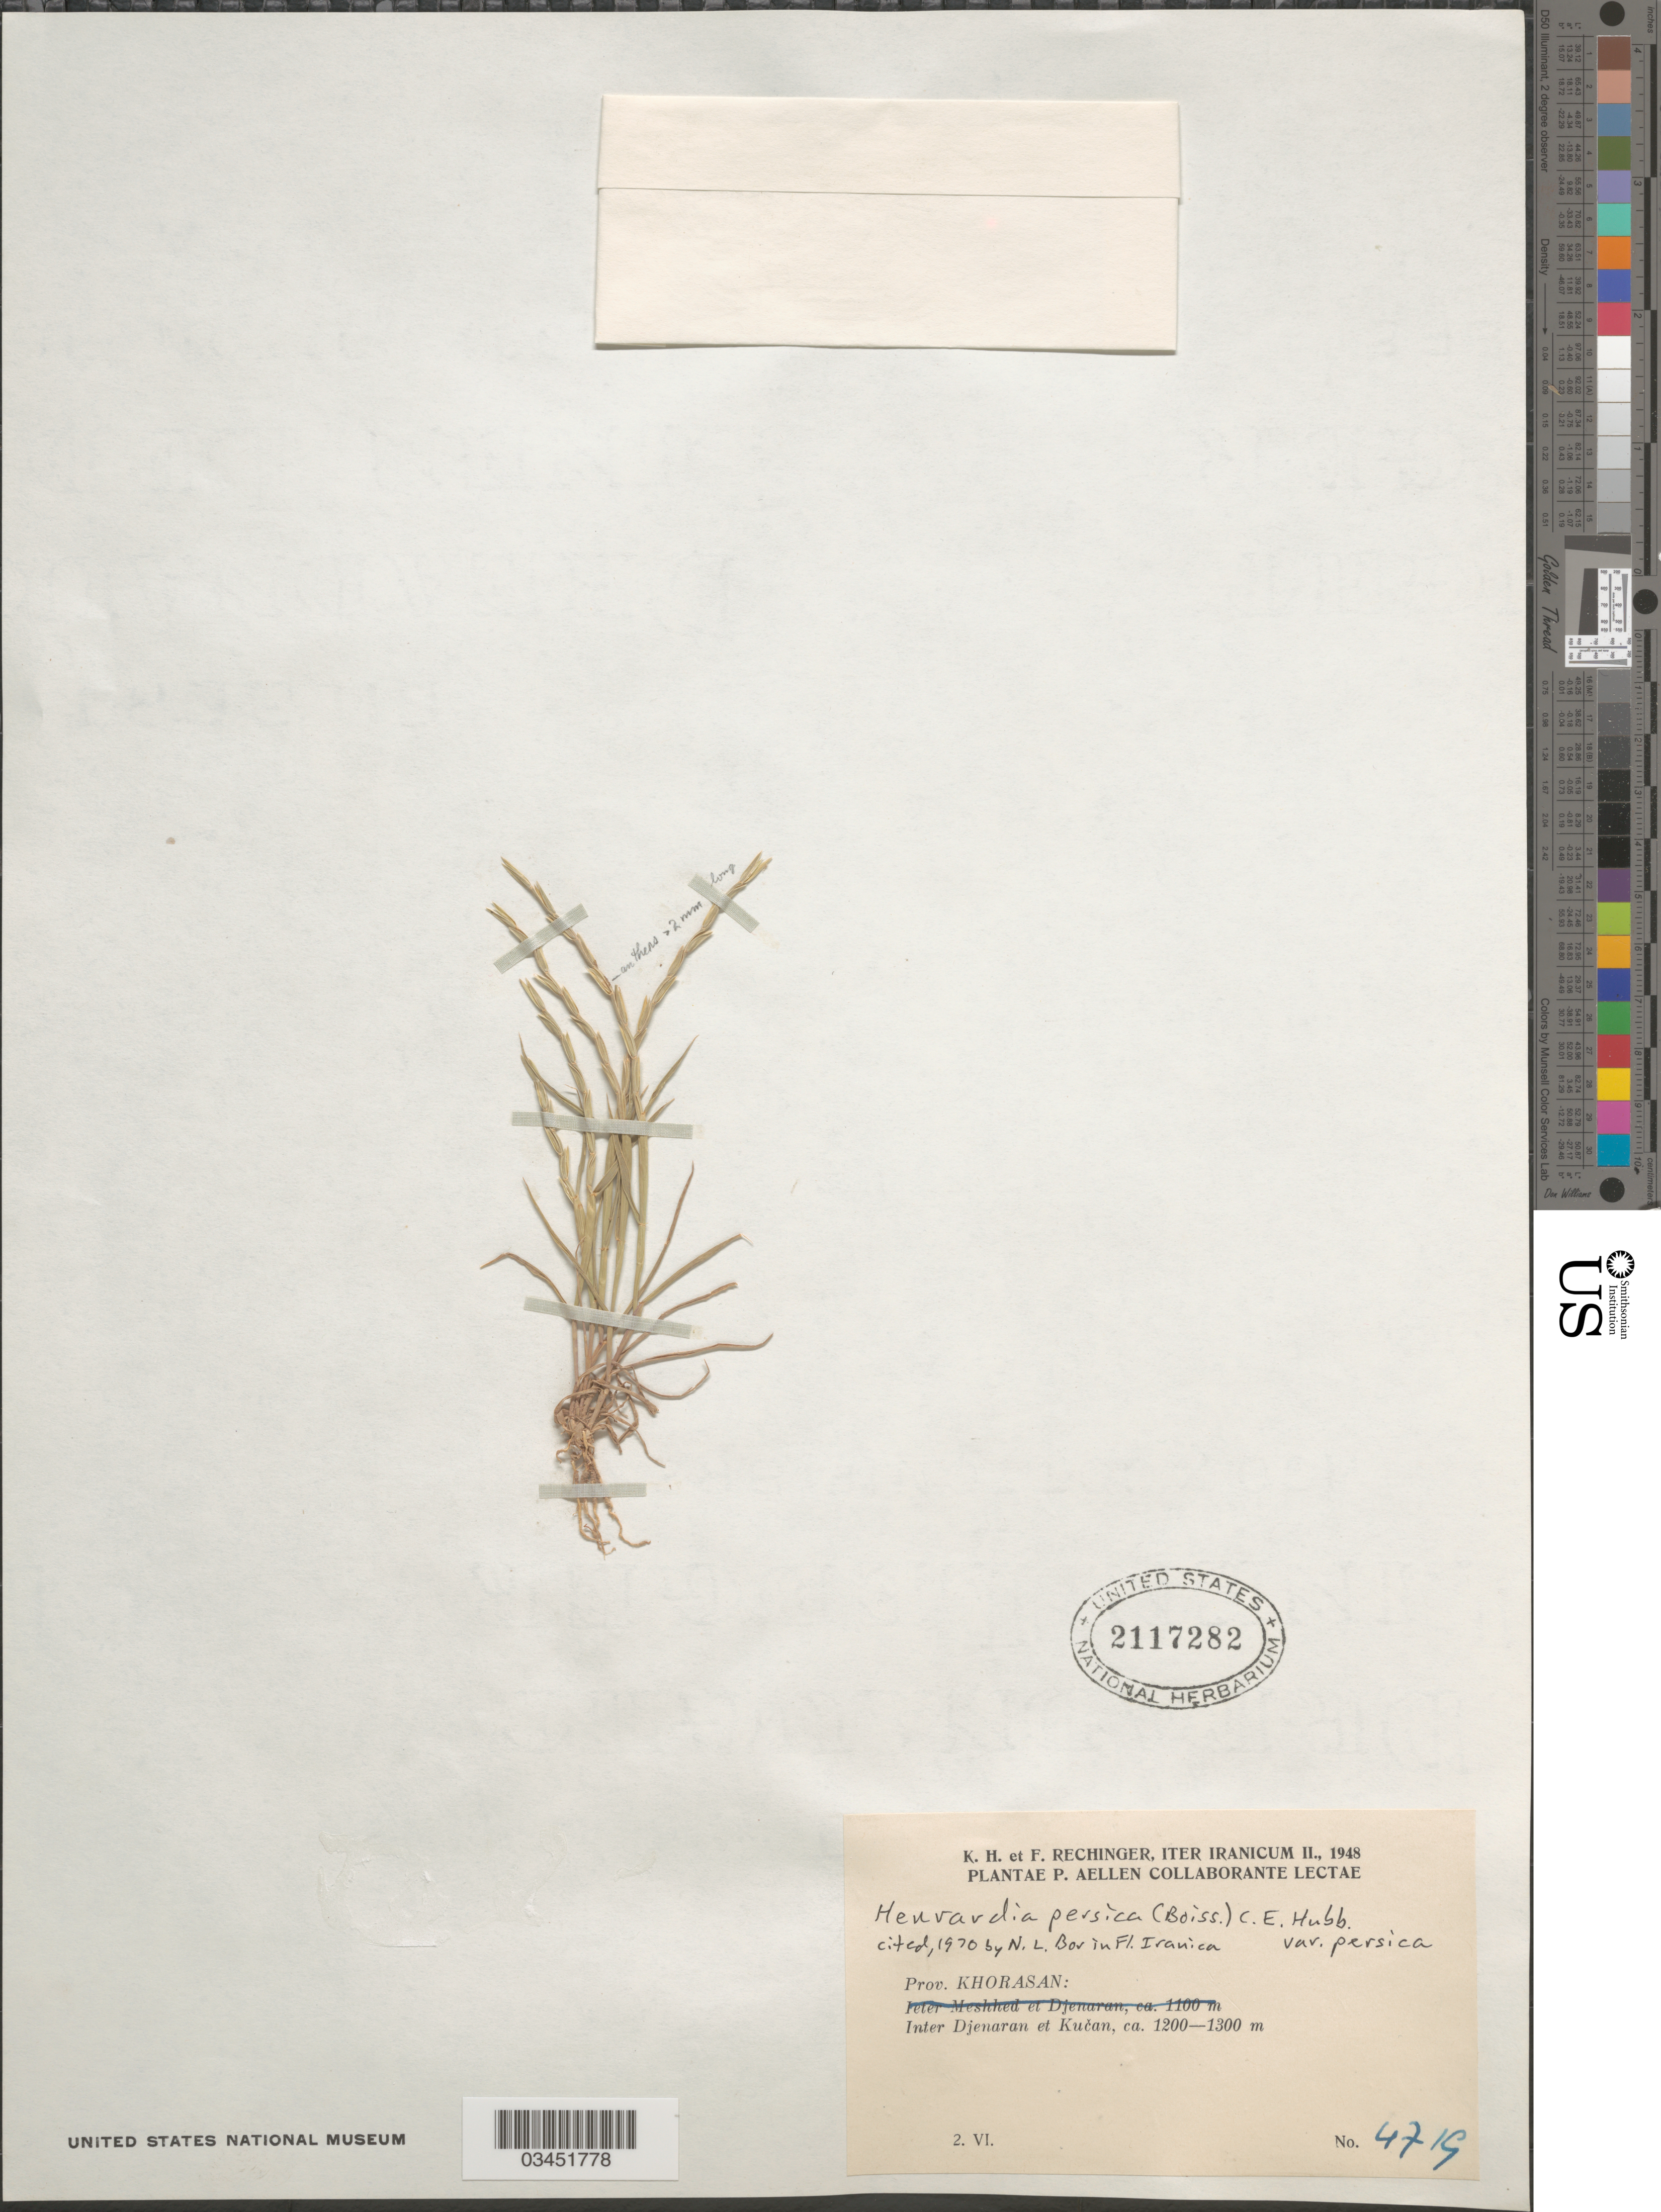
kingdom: Plantae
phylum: Tracheophyta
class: Liliopsida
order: Poales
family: Poaceae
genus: Henrardia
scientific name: Henrardia persica var. persica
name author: (Boiss.) C. E. Hubb.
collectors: K. H. Rechinger & F. Rechinger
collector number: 4719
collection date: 1948-06-02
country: Iran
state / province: Khorasan [obsolete]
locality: Inter Djenaran et Kučan. Iter Iranicum II., 1948.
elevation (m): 1200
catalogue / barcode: US 2117282